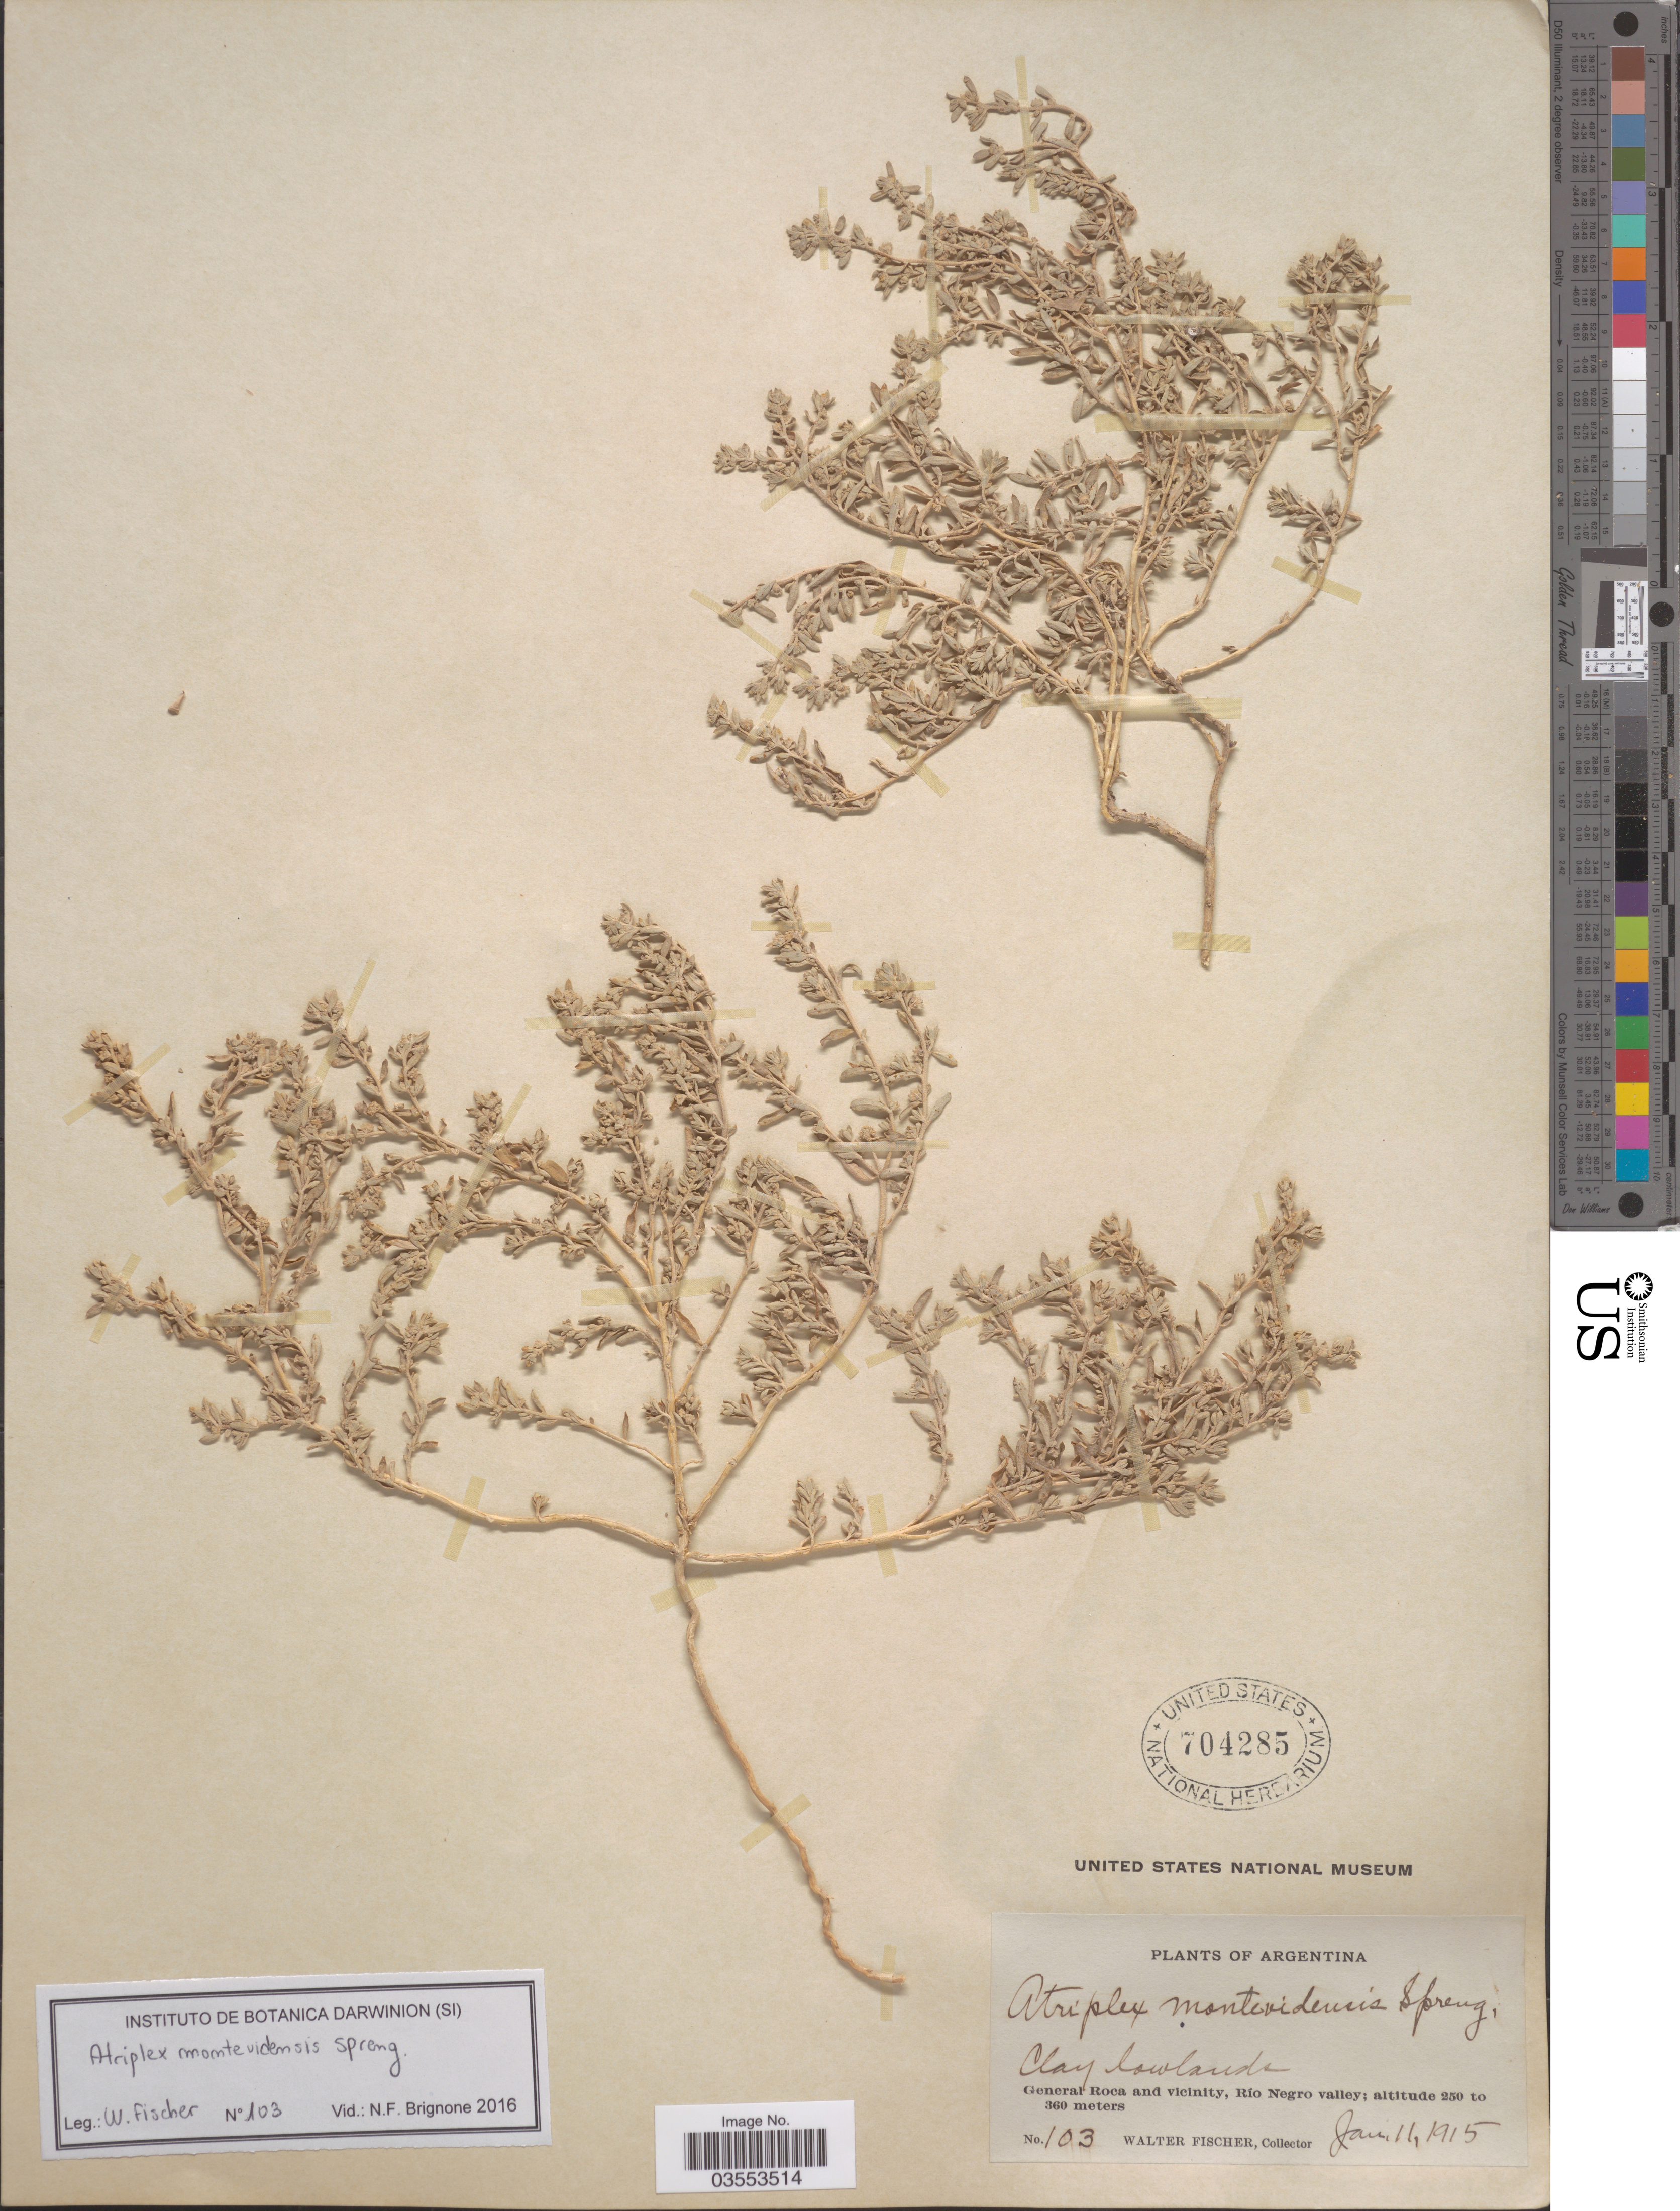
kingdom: Plantae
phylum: Tracheophyta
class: Magnoliopsida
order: Caryophyllales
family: Amaranthaceae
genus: Atriplex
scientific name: Atriplex montevidensis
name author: Spreng.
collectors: W. Fischer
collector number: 103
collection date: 1915-01-11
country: Argentina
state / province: Rio Negro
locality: General Roca and vicinity, Río Negro valley.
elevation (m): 250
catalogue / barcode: US 704285